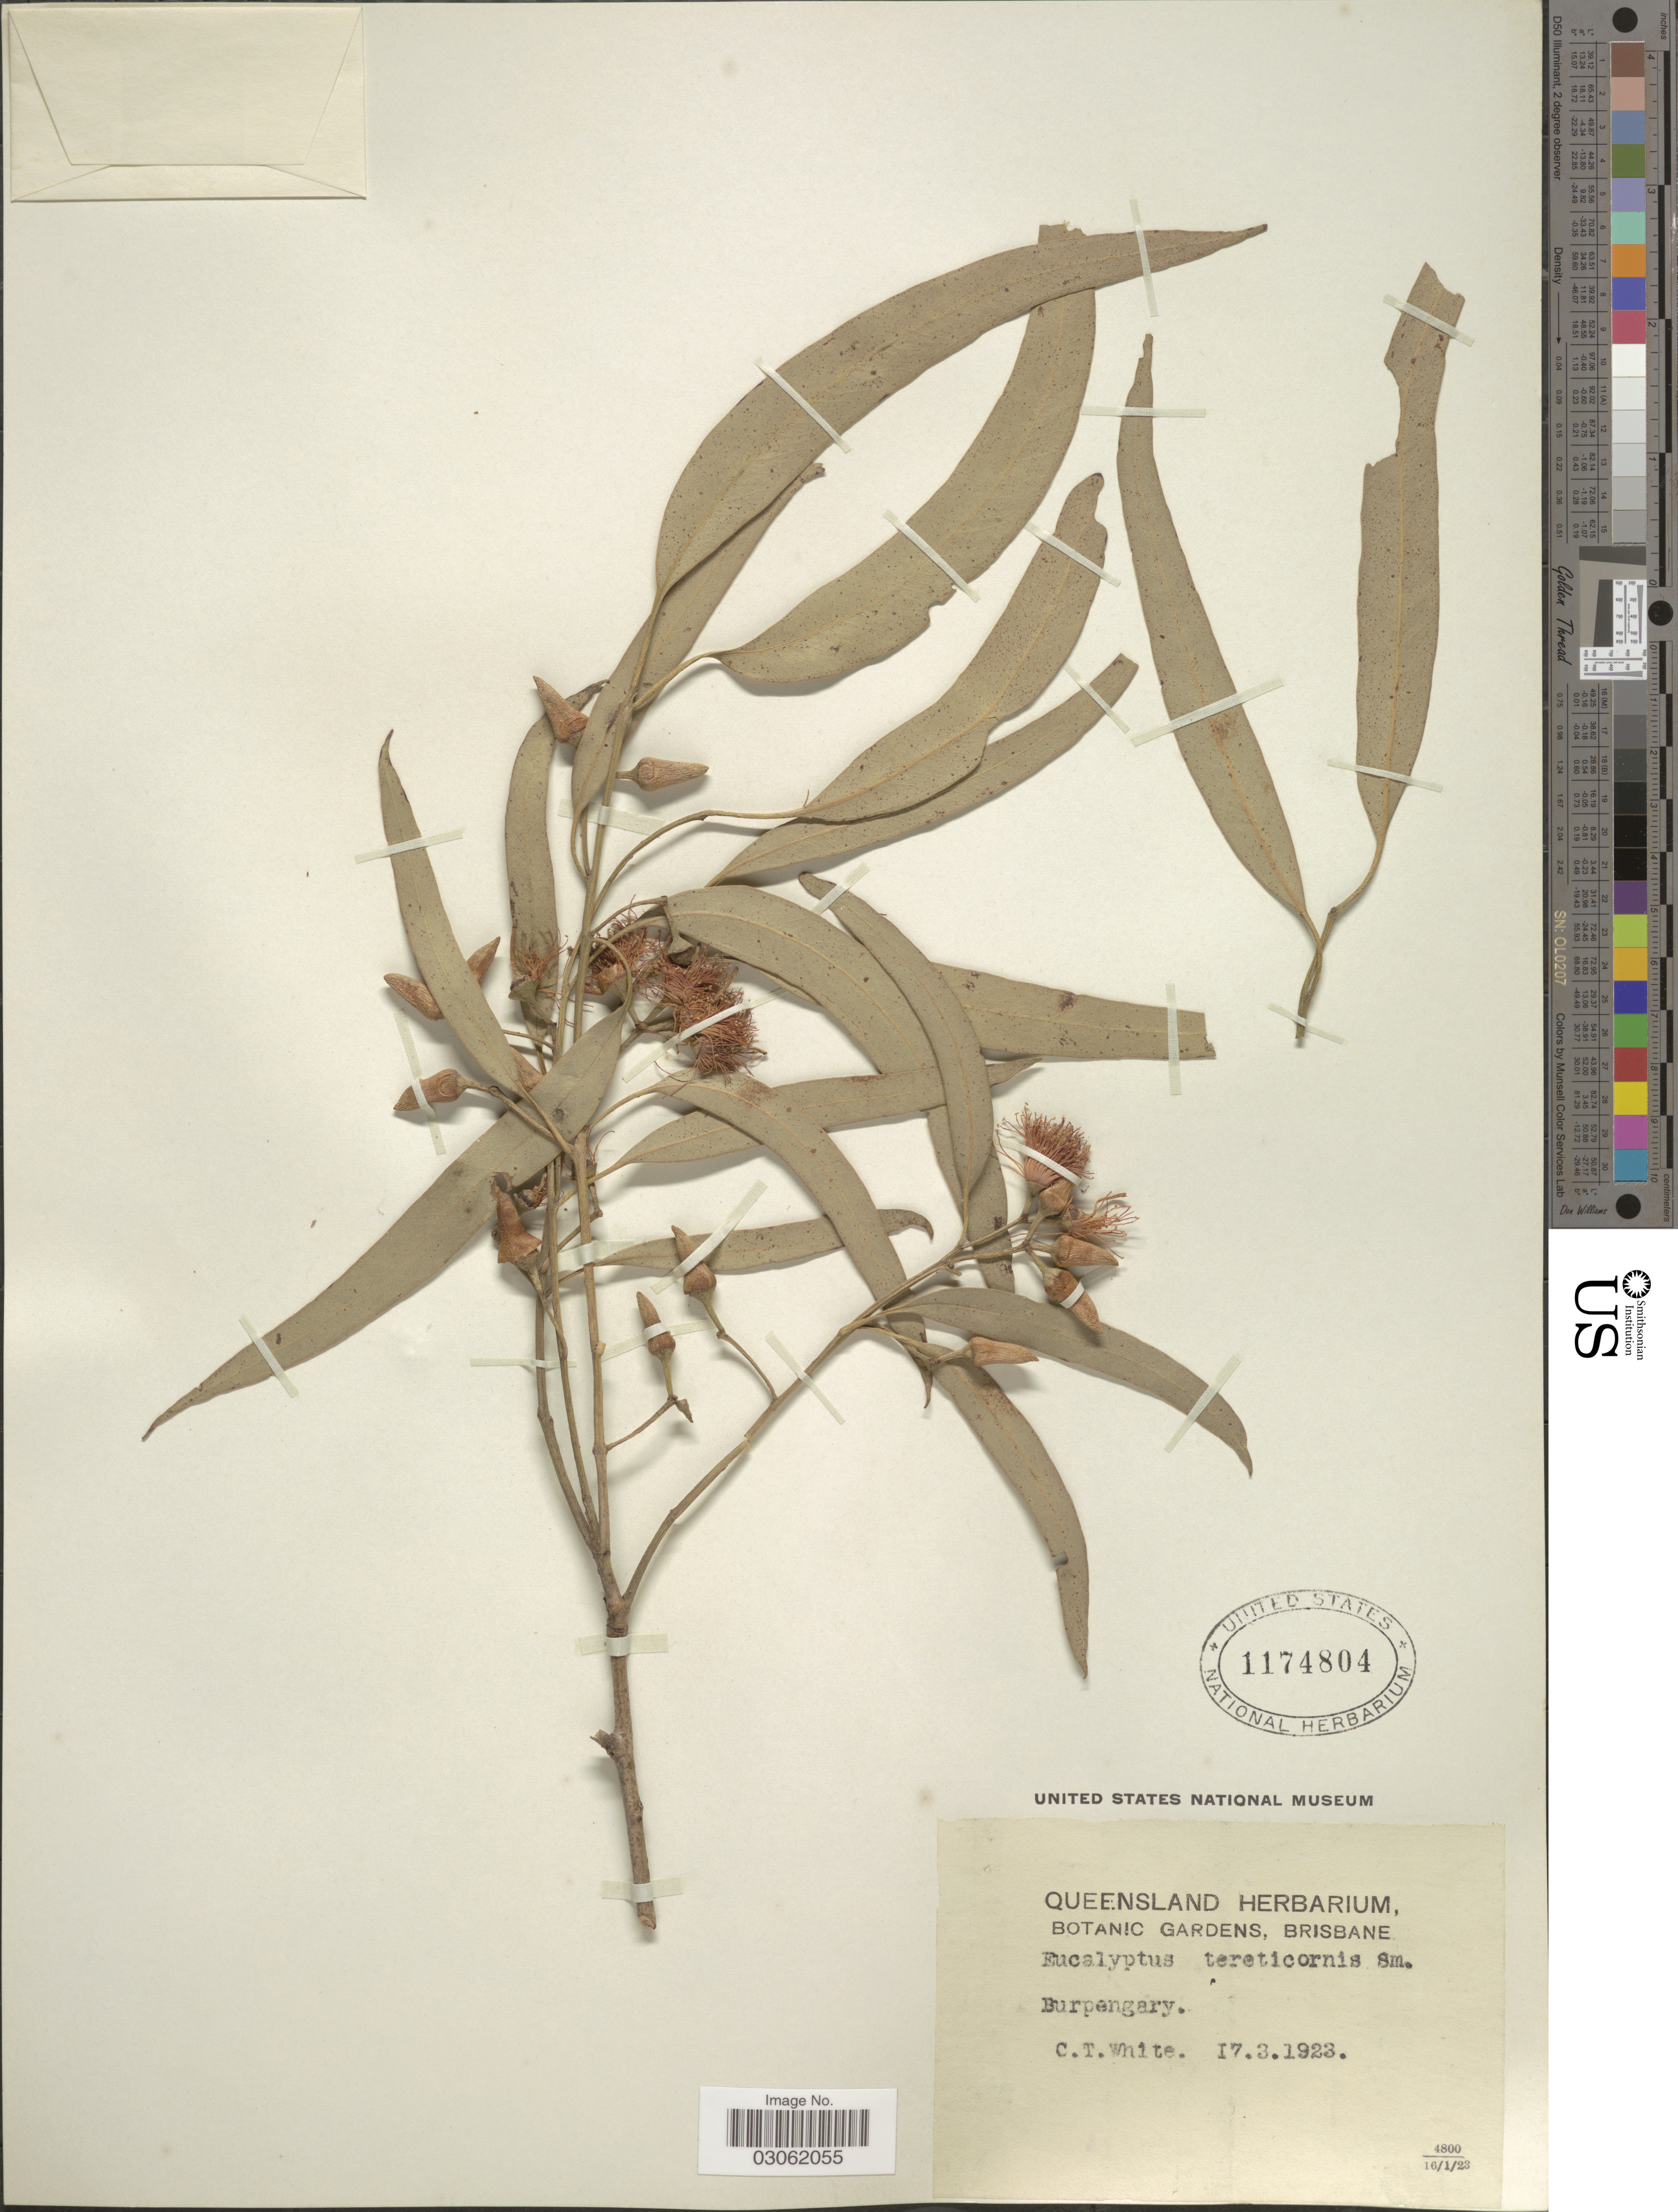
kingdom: Plantae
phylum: Tracheophyta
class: Magnoliopsida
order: Myrtales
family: Myrtaceae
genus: Eucalyptus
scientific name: Eucalyptus tereticornis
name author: Sm.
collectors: C. T. White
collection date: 1923-03-17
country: Australia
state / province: Queensland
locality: Burpengary.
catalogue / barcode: US 1174804